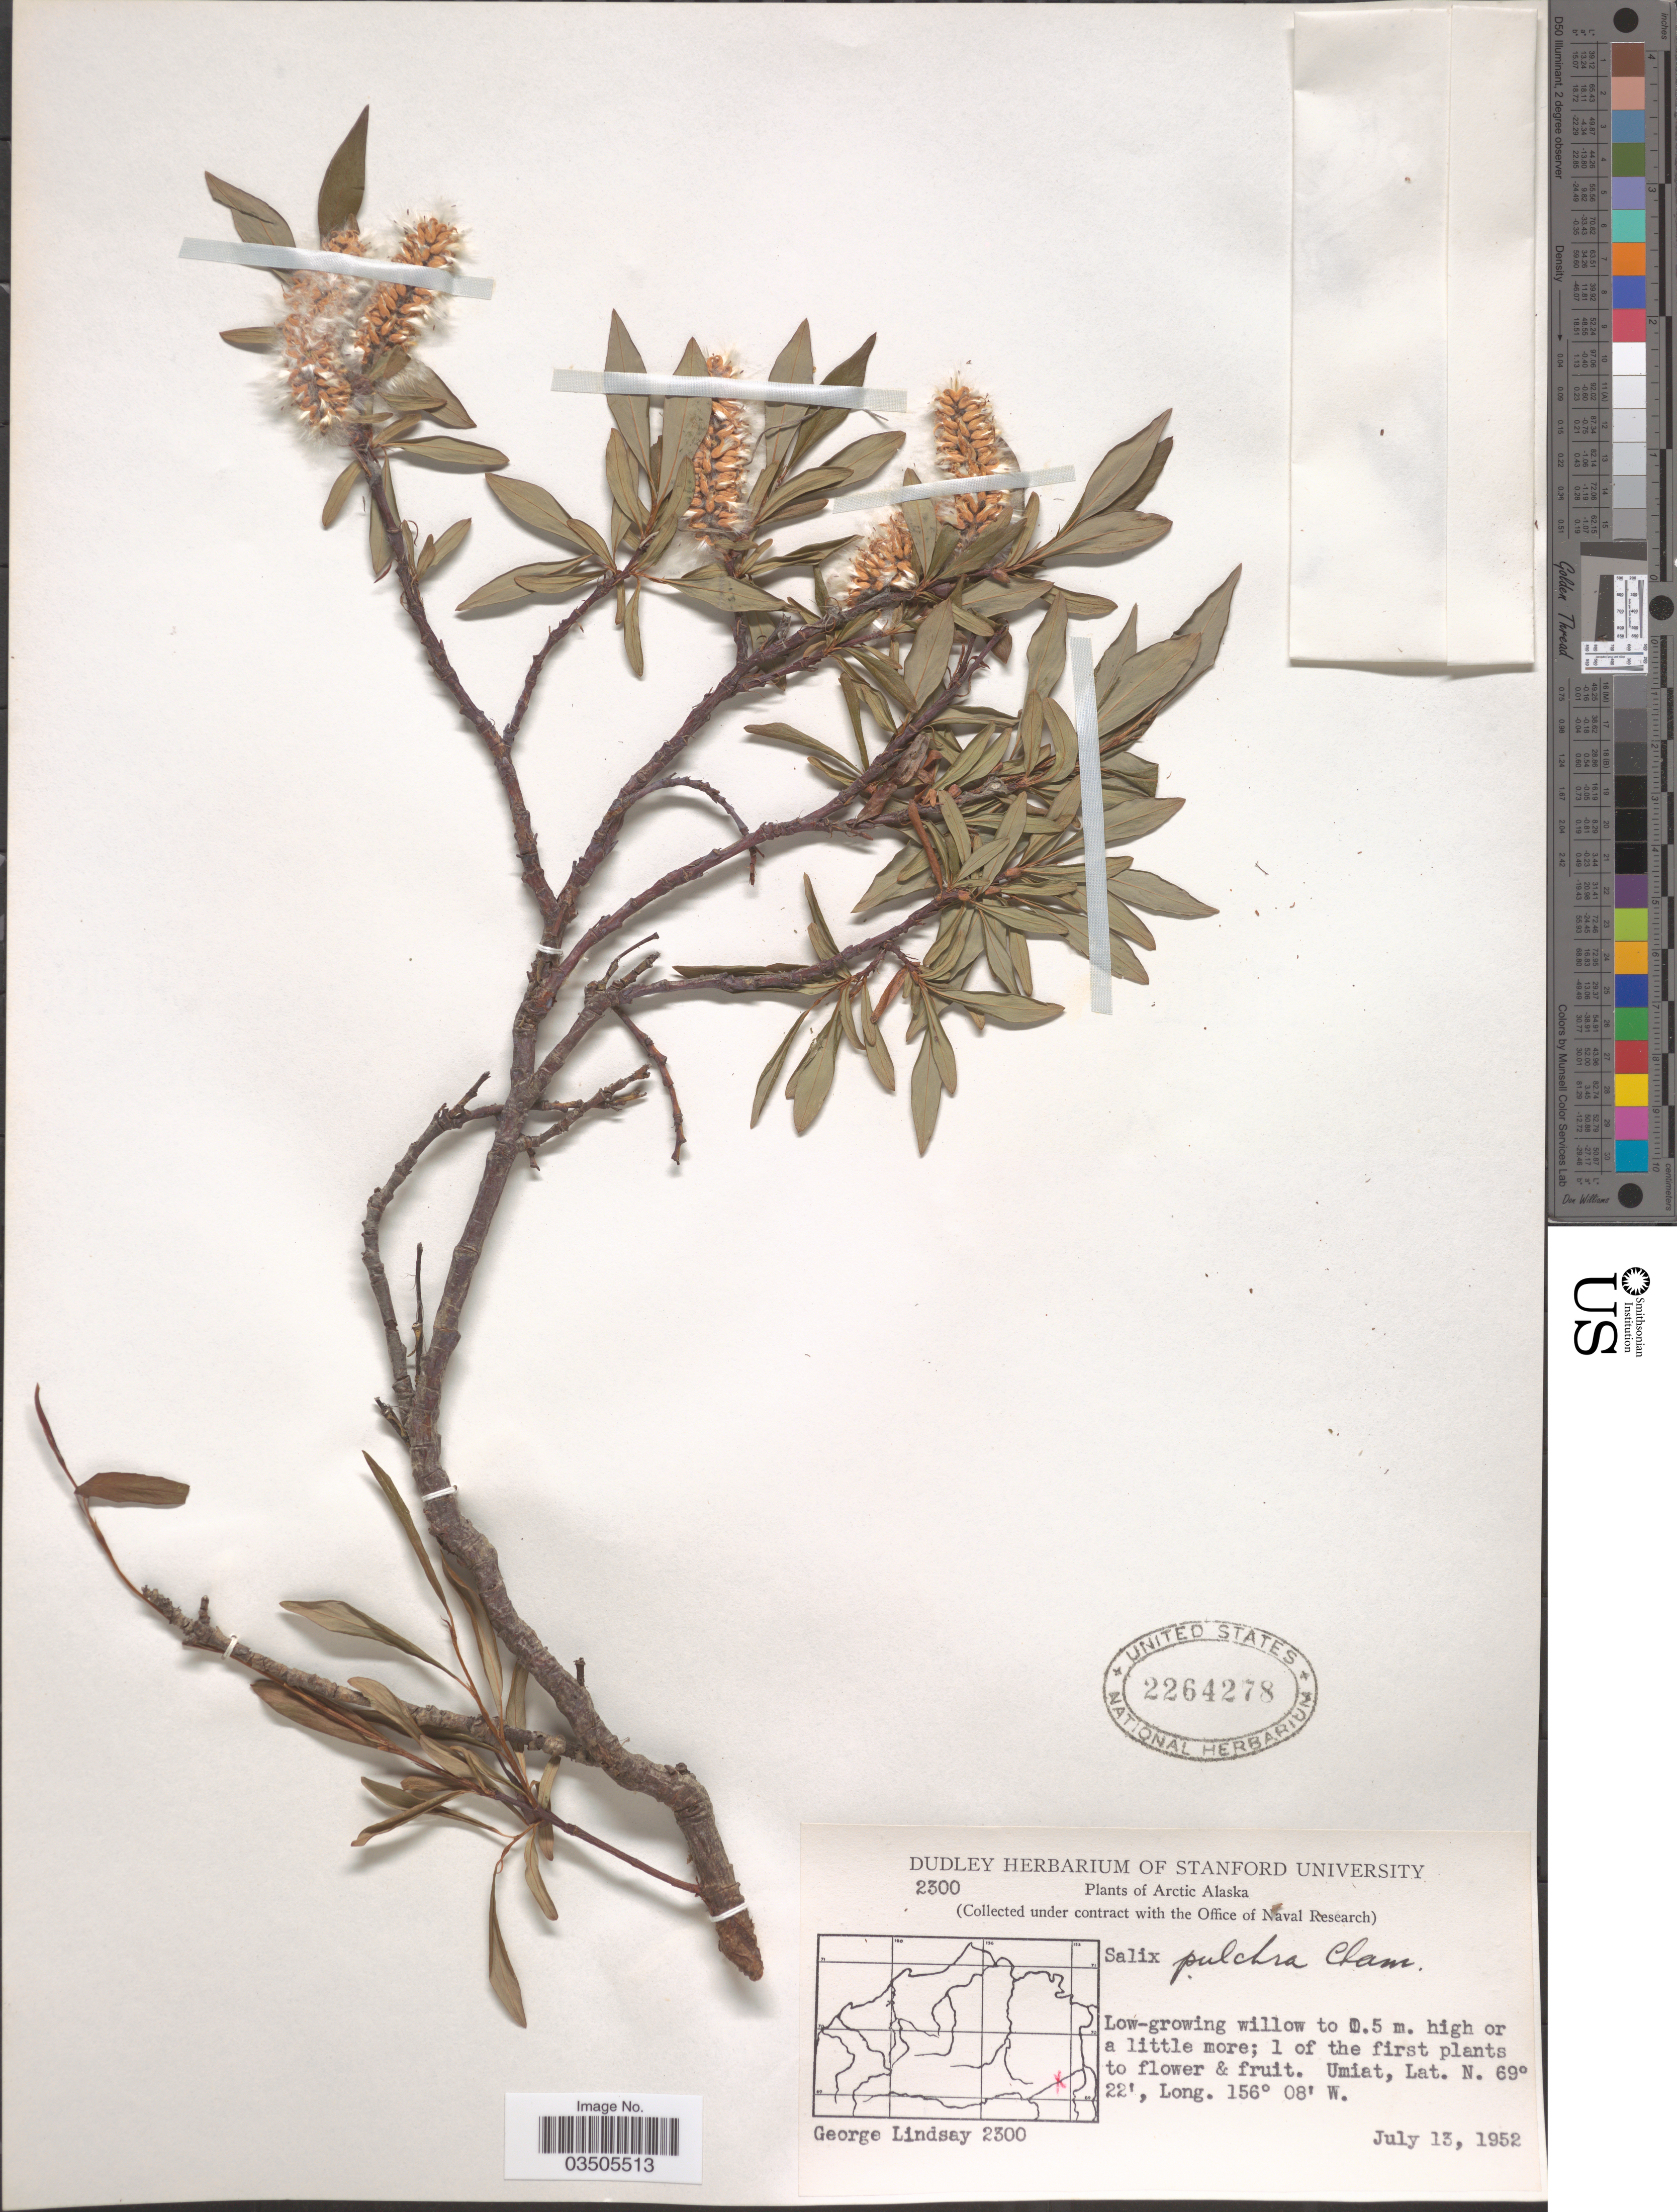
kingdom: Plantae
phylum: Tracheophyta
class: Magnoliopsida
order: Malpighiales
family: Salicaceae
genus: Salix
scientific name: Salix pulchra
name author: Cham.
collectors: G. Lindsay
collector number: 2300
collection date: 1952-07-13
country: United States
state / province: Alaska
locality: Arctic Alaska. Umiat.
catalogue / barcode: US 2264278